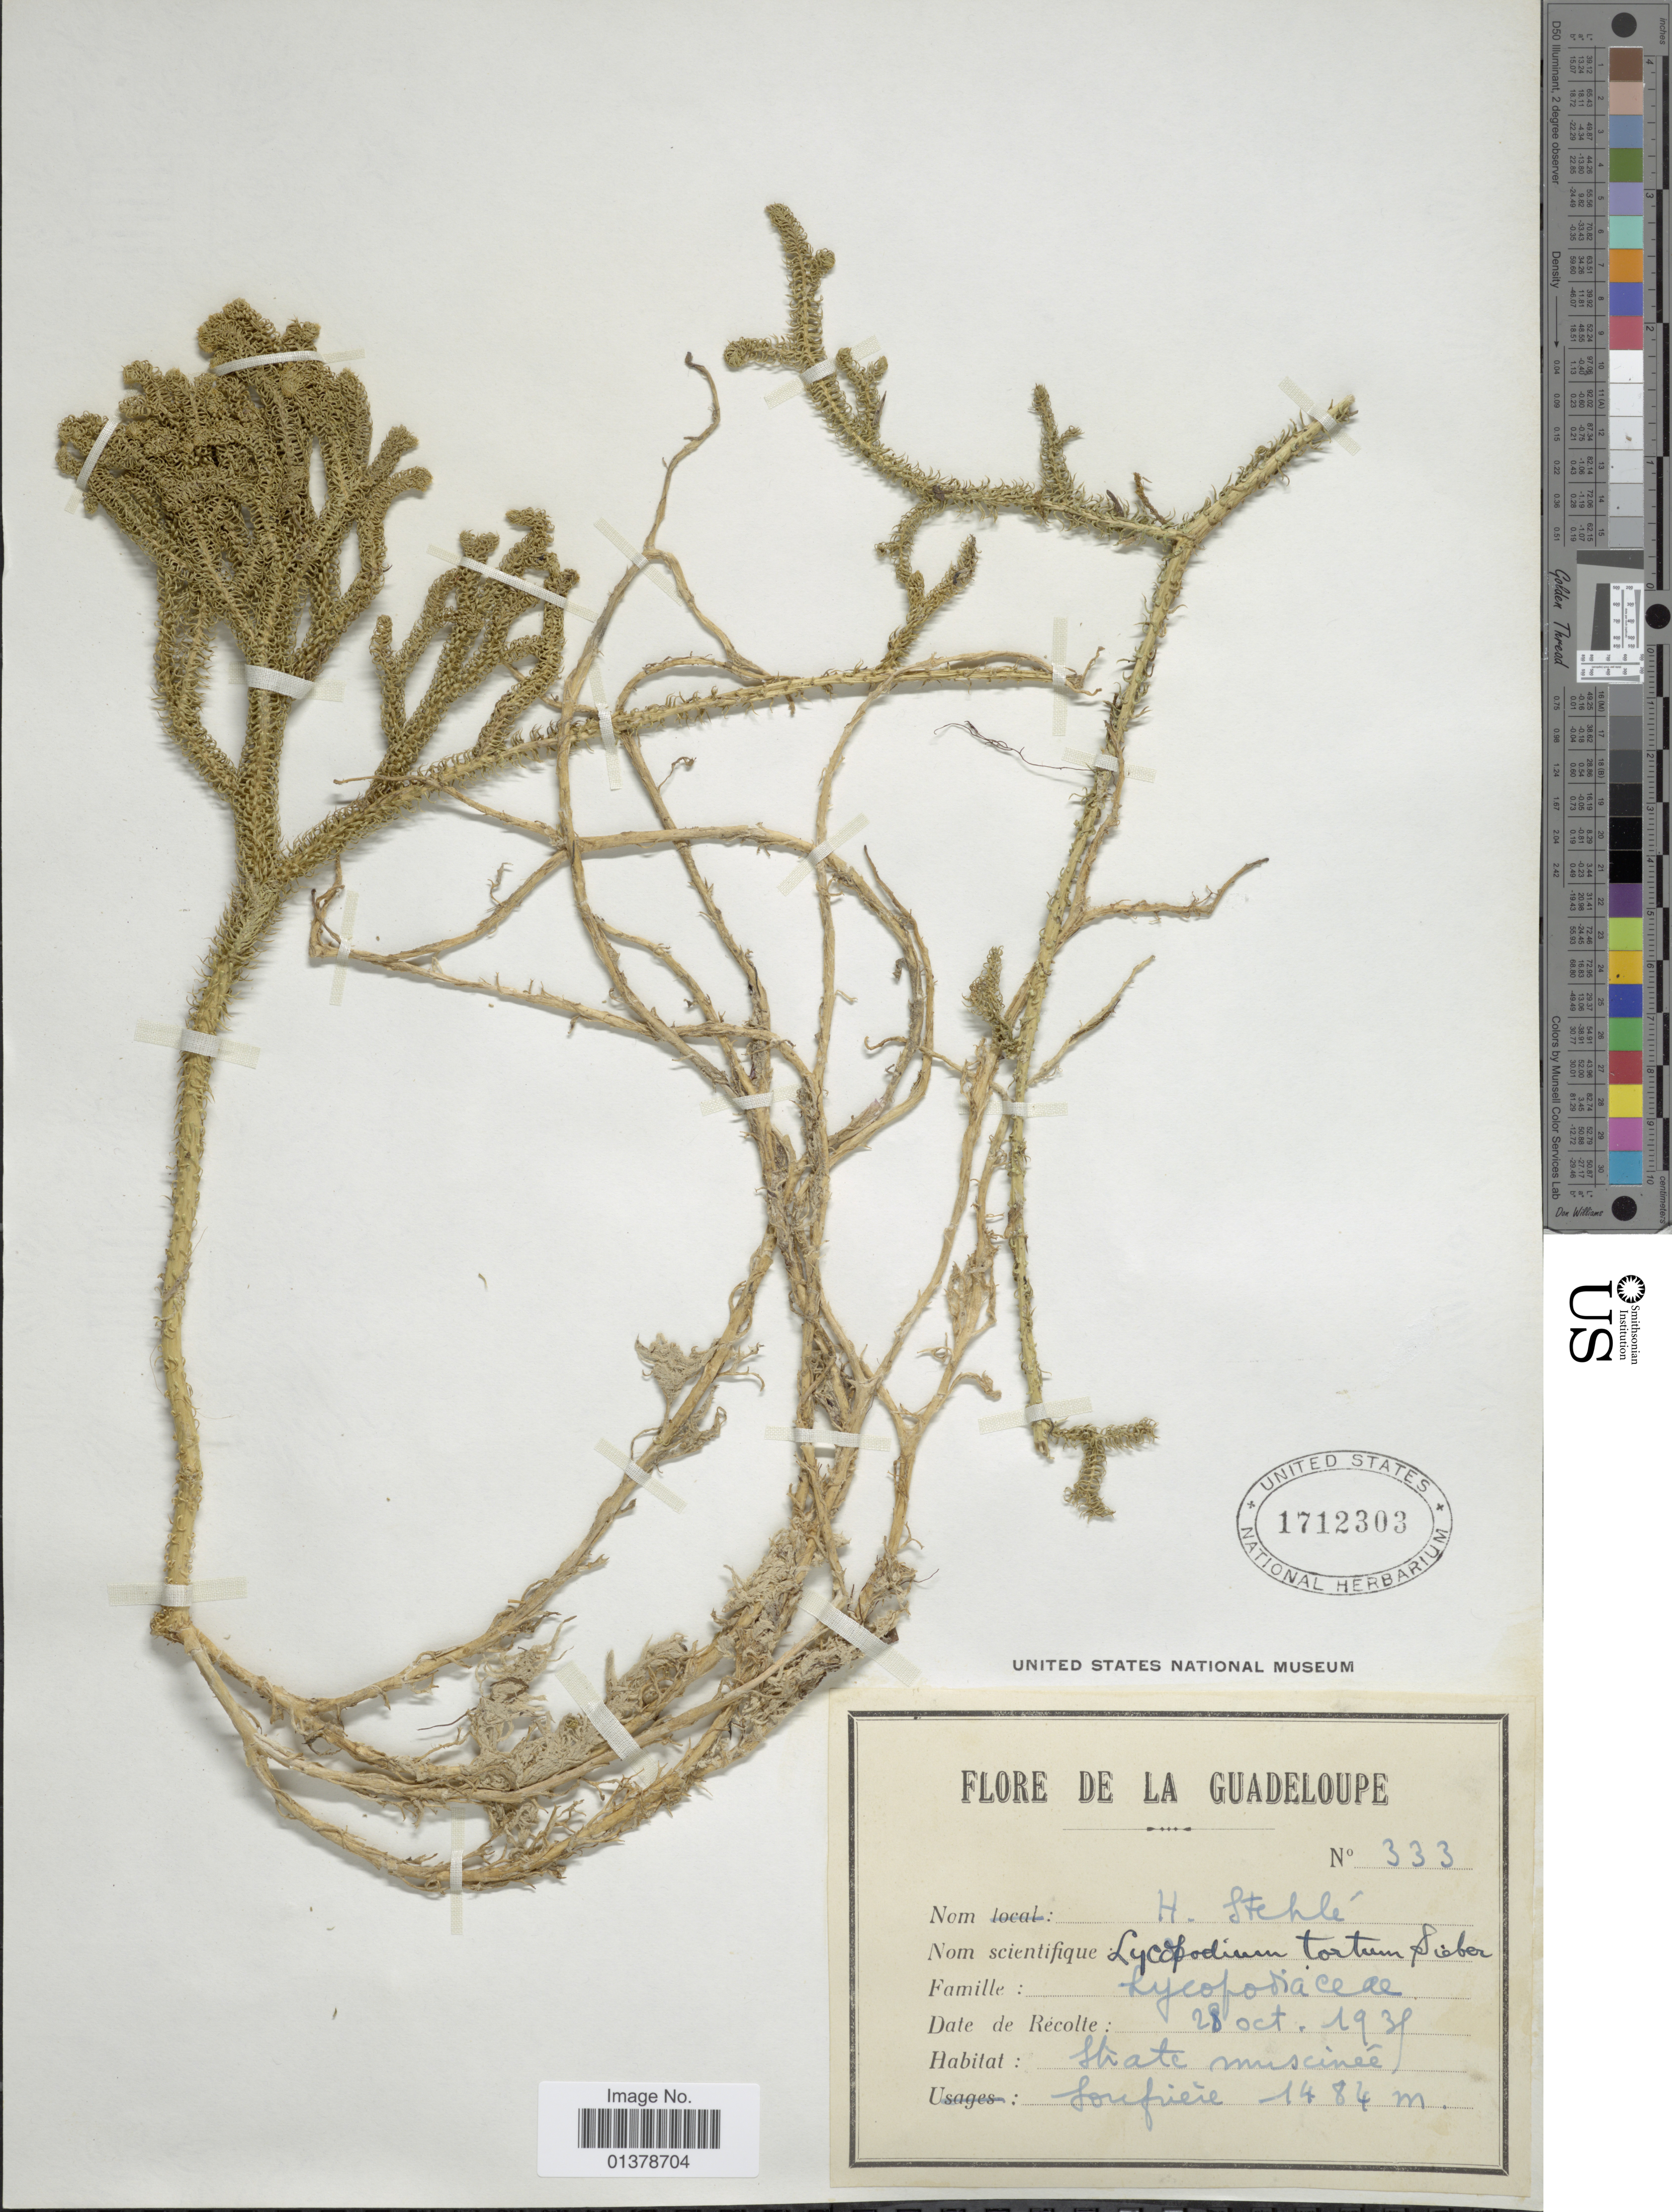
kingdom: Plantae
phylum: Tracheophyta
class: Lycopodiopsida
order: Lycopodiales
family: Lycopodiaceae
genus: Palhinhaea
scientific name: Palhinhaea torta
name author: (Sieber ex Underw. & F.E. Lloyd) Christenh.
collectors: H. Stehlé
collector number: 333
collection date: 1938-10-28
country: Guadeloupe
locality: Soufiere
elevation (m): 1484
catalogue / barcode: US 1712303